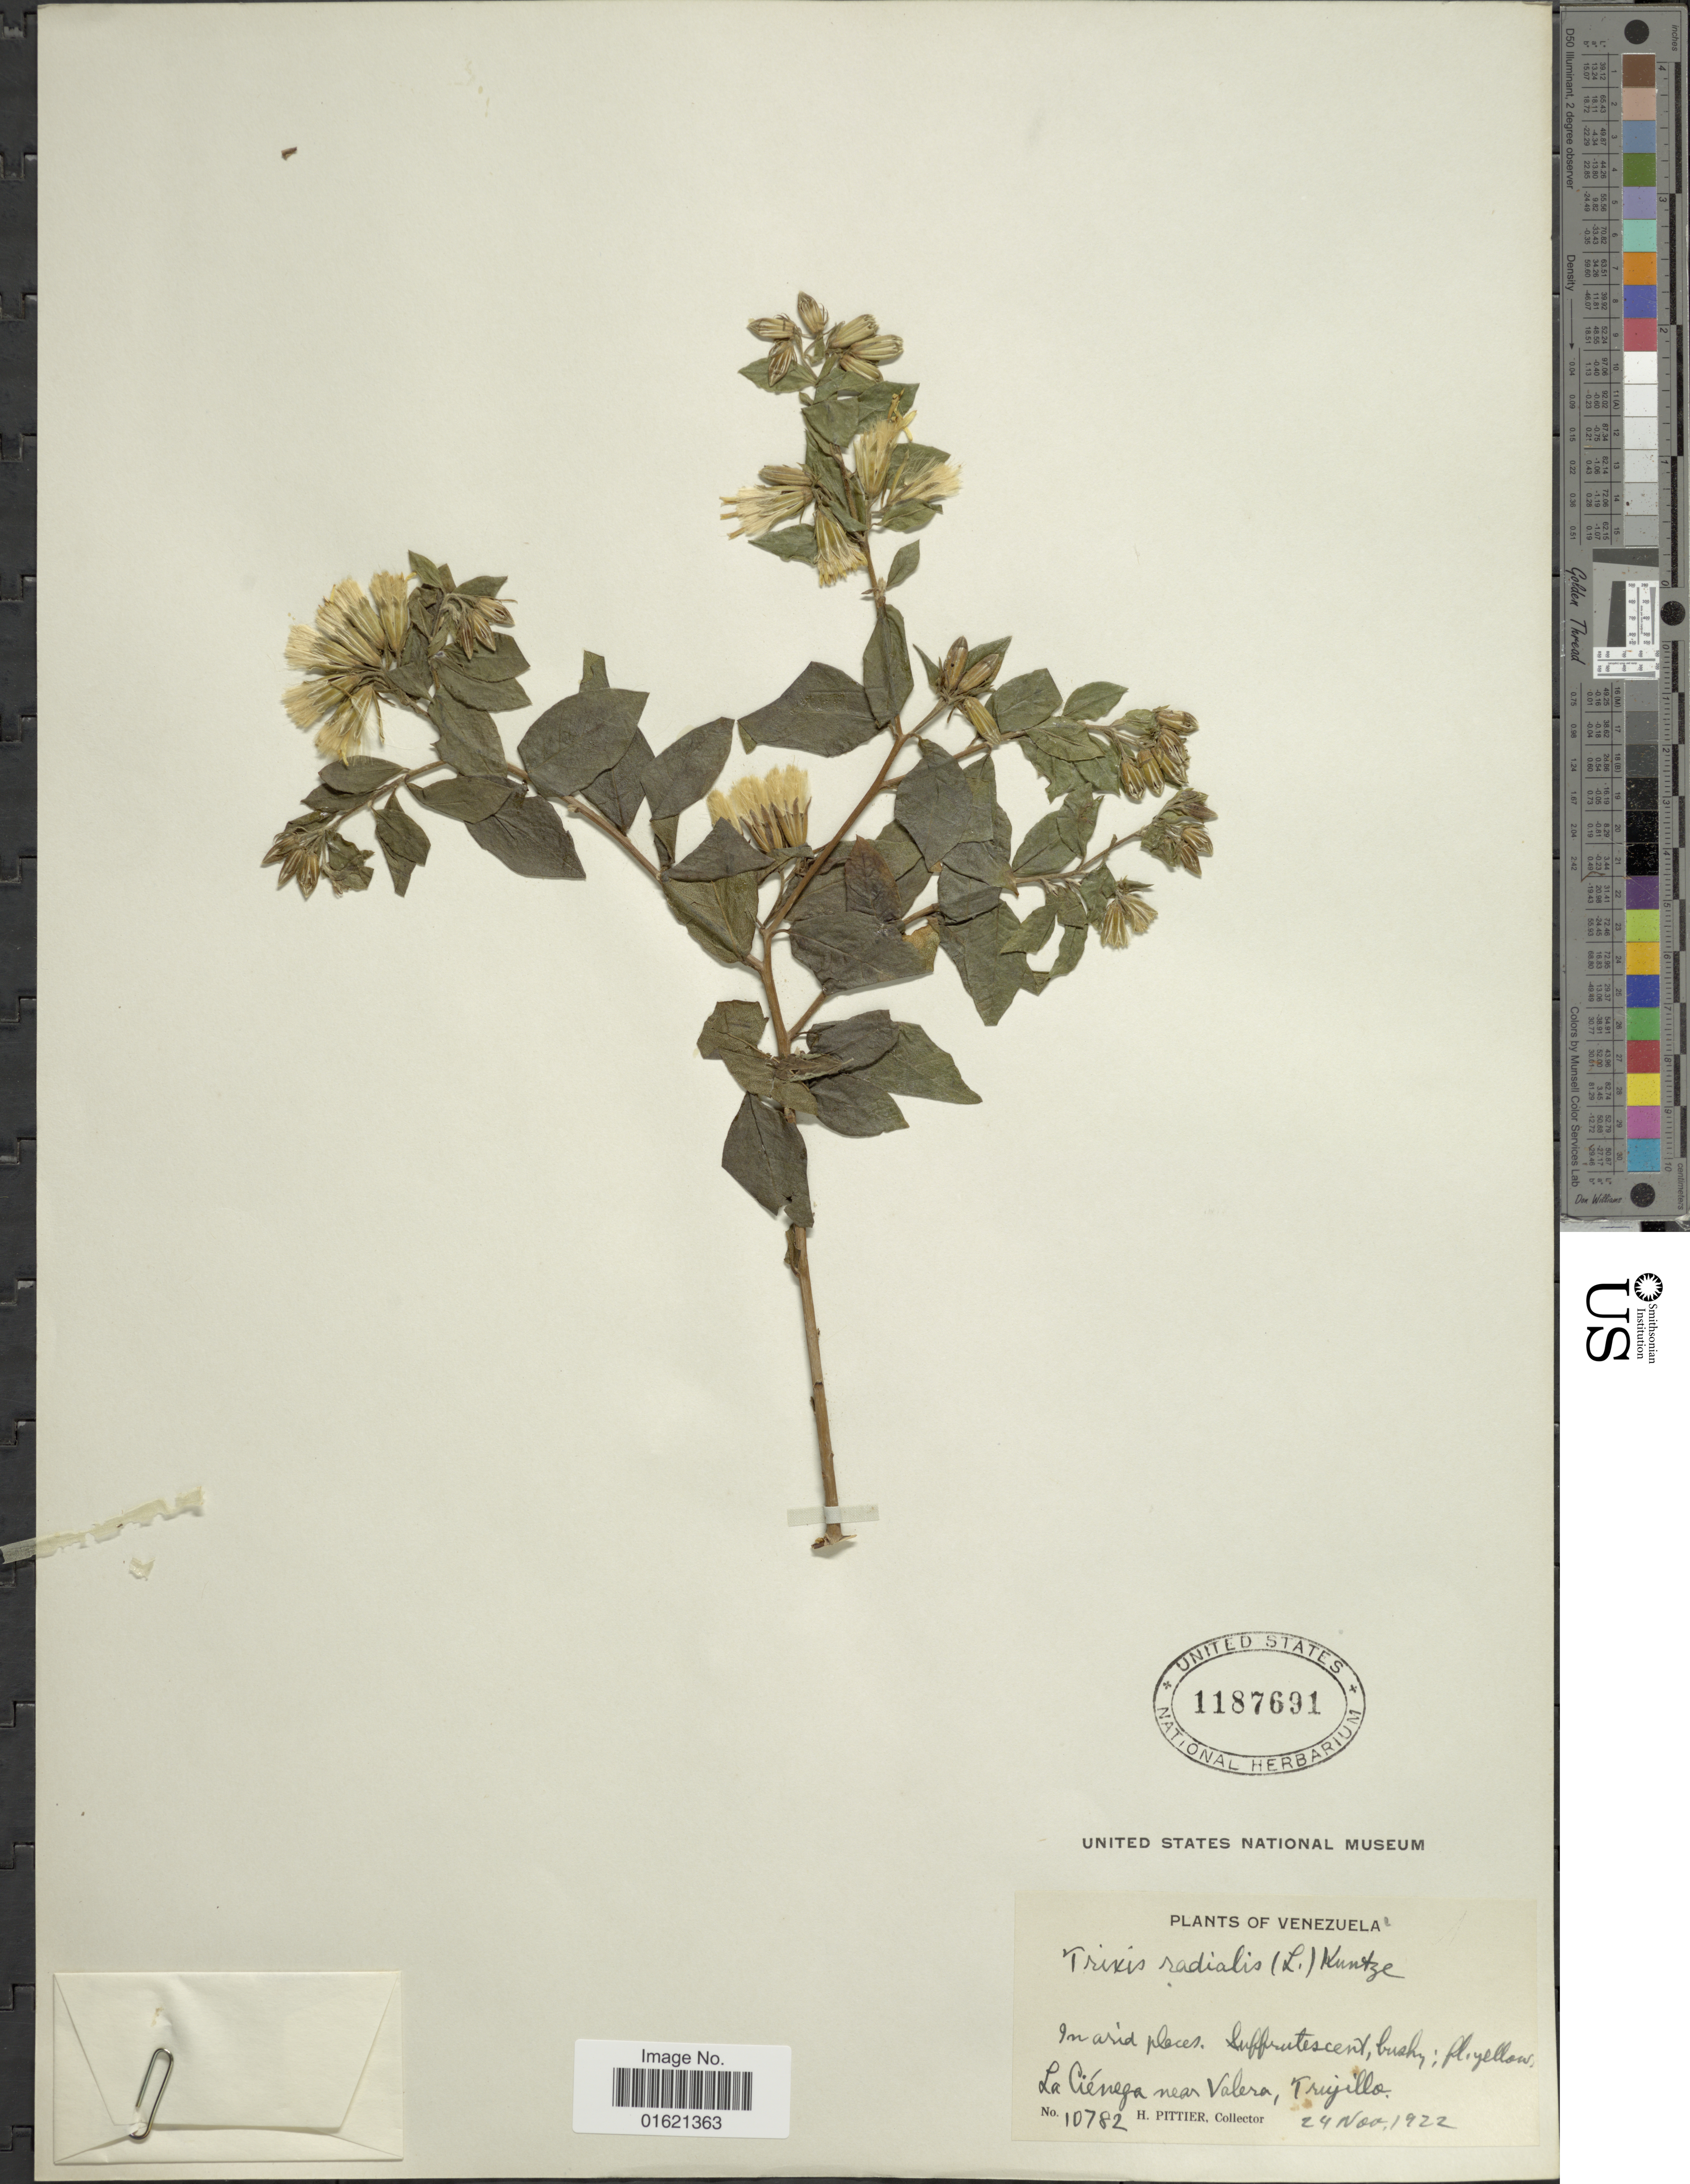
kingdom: Plantae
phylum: Tracheophyta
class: Magnoliopsida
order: Asterales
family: Asteraceae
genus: Trixis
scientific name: Trixis inula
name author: Crantz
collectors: H. F. Pittier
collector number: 10782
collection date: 1922-11-24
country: Venezuela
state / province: Trujillo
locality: La Cienega, near Valera, Trujillo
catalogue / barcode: US 1187691